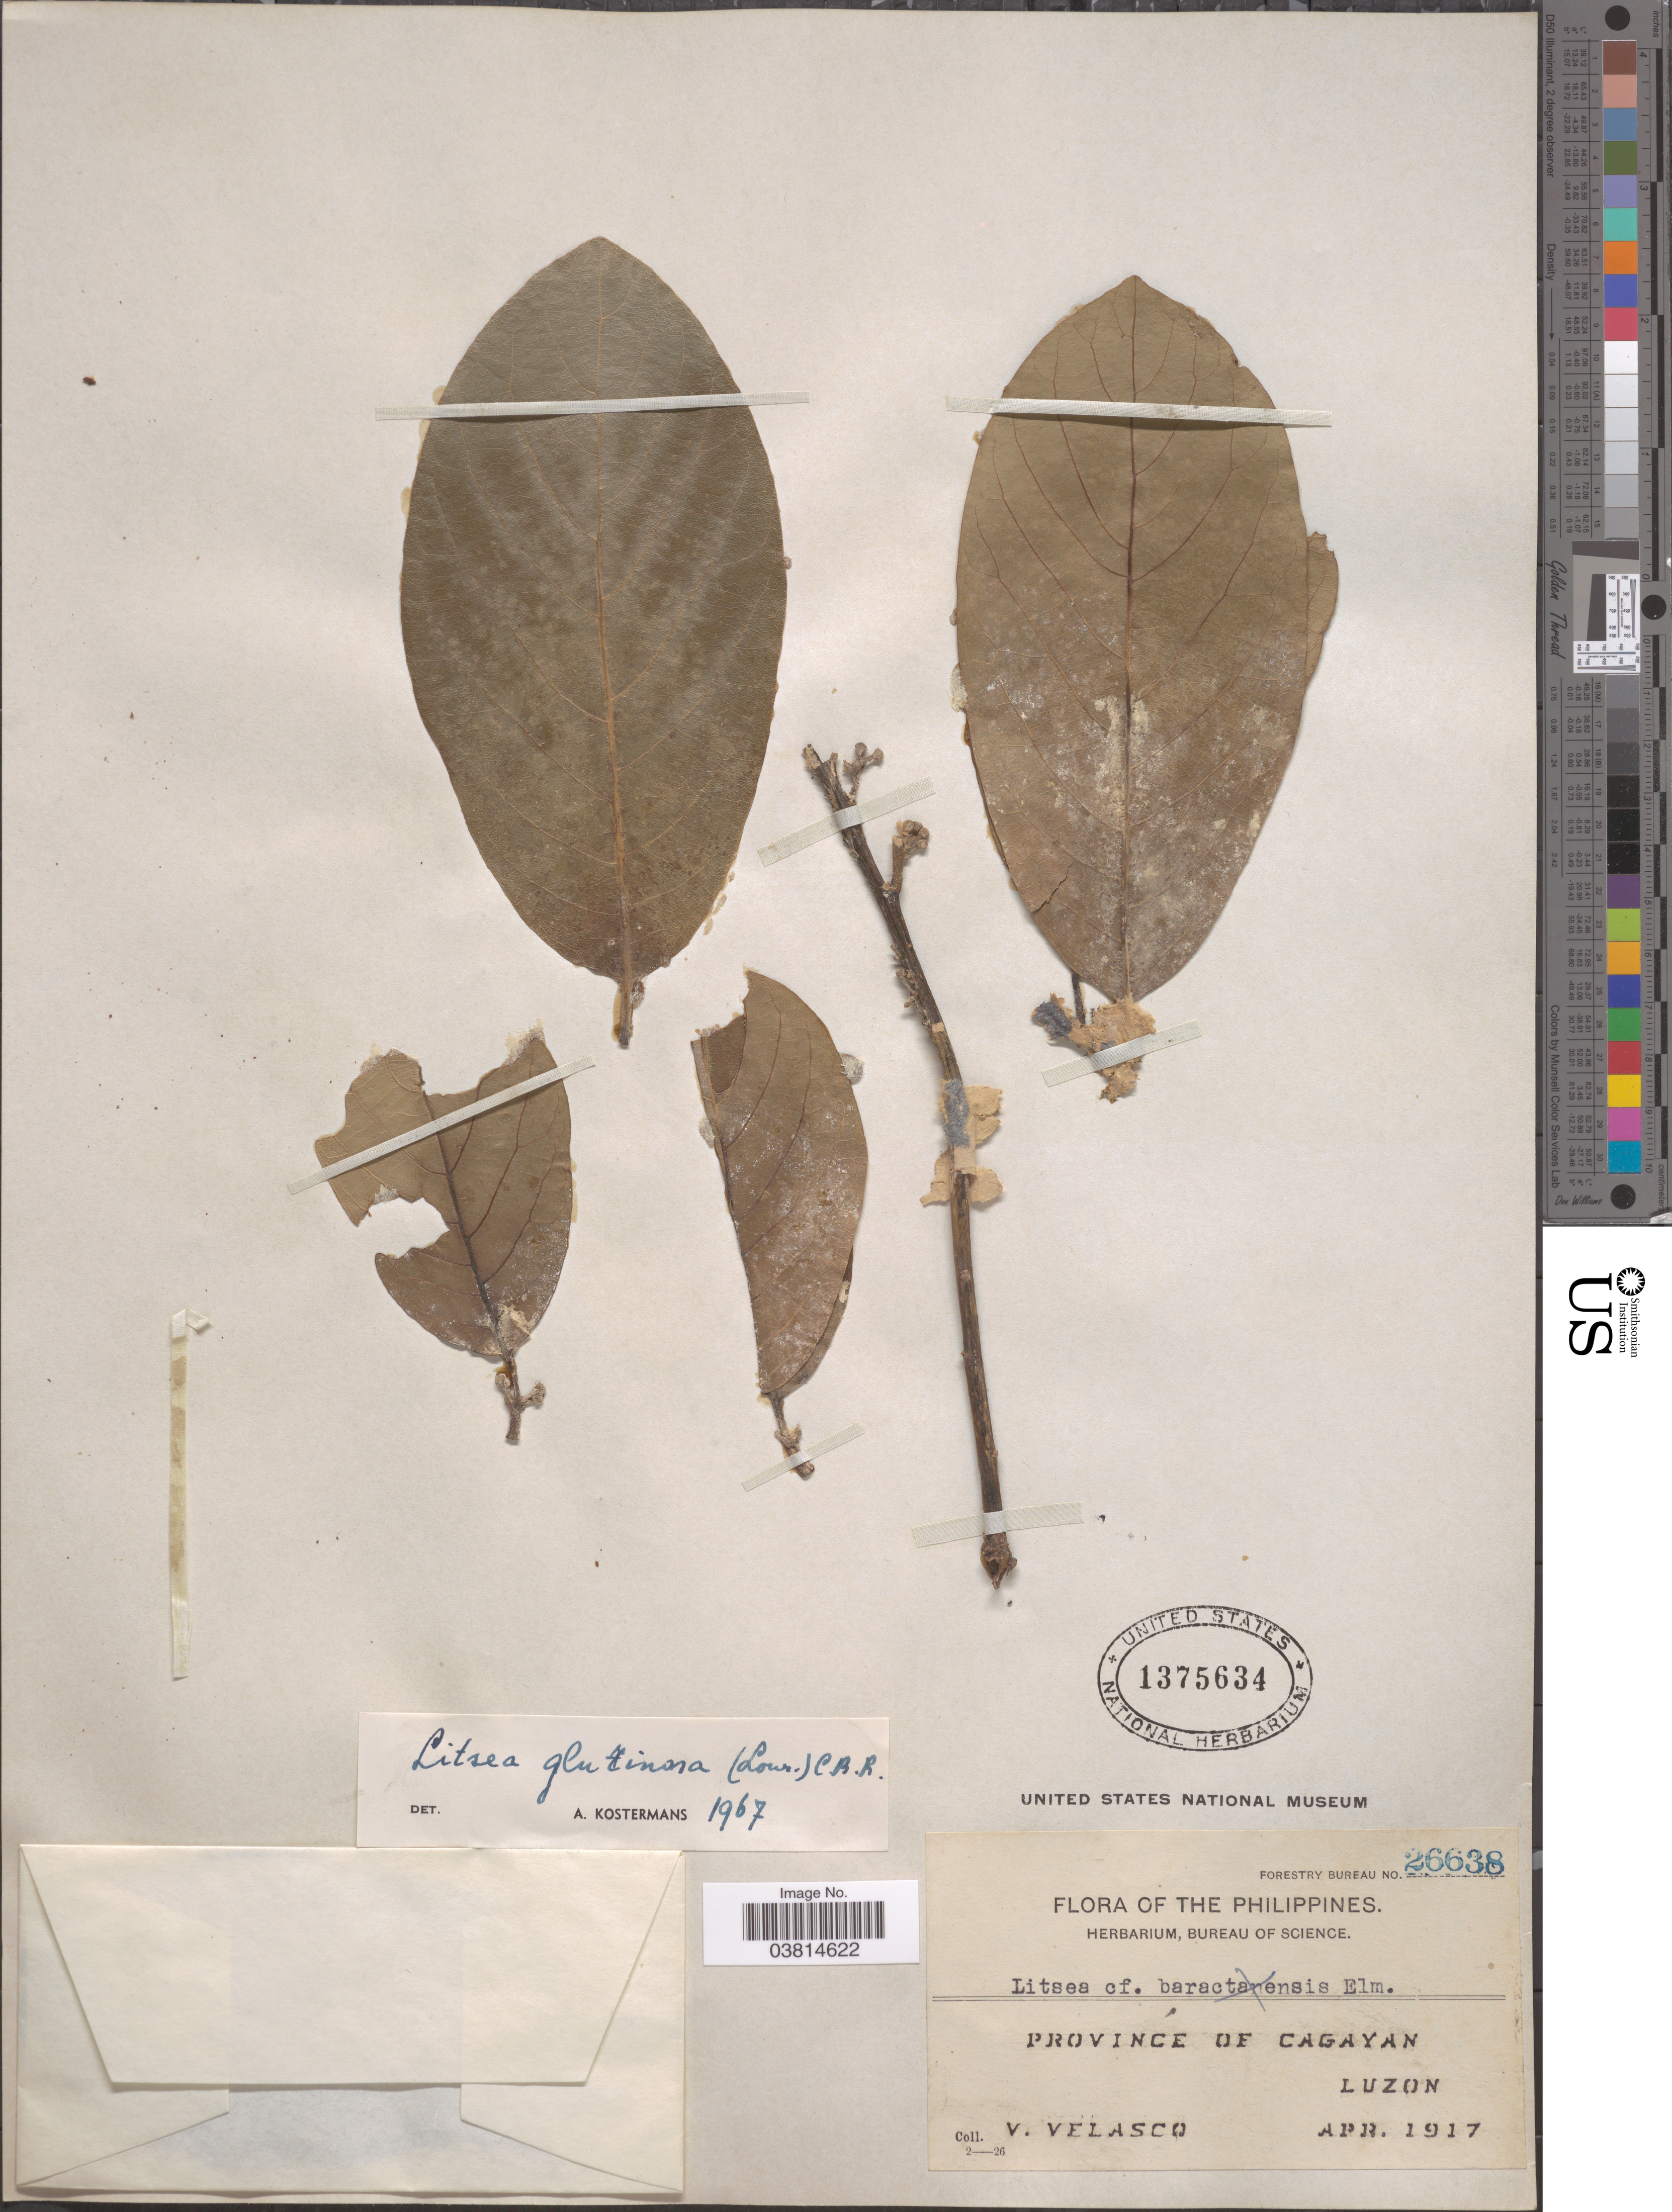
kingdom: Plantae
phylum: Tracheophyta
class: Magnoliopsida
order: Laurales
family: Lauraceae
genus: Litsea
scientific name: Litsea glutinosa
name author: (Lour.) C.B. Rob.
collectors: V. Velasco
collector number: Forestry Bureau 26638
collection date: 1917-04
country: Philippines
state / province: Cagayan Valley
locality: Province of Cagayan. Luzon.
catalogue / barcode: US 1375634